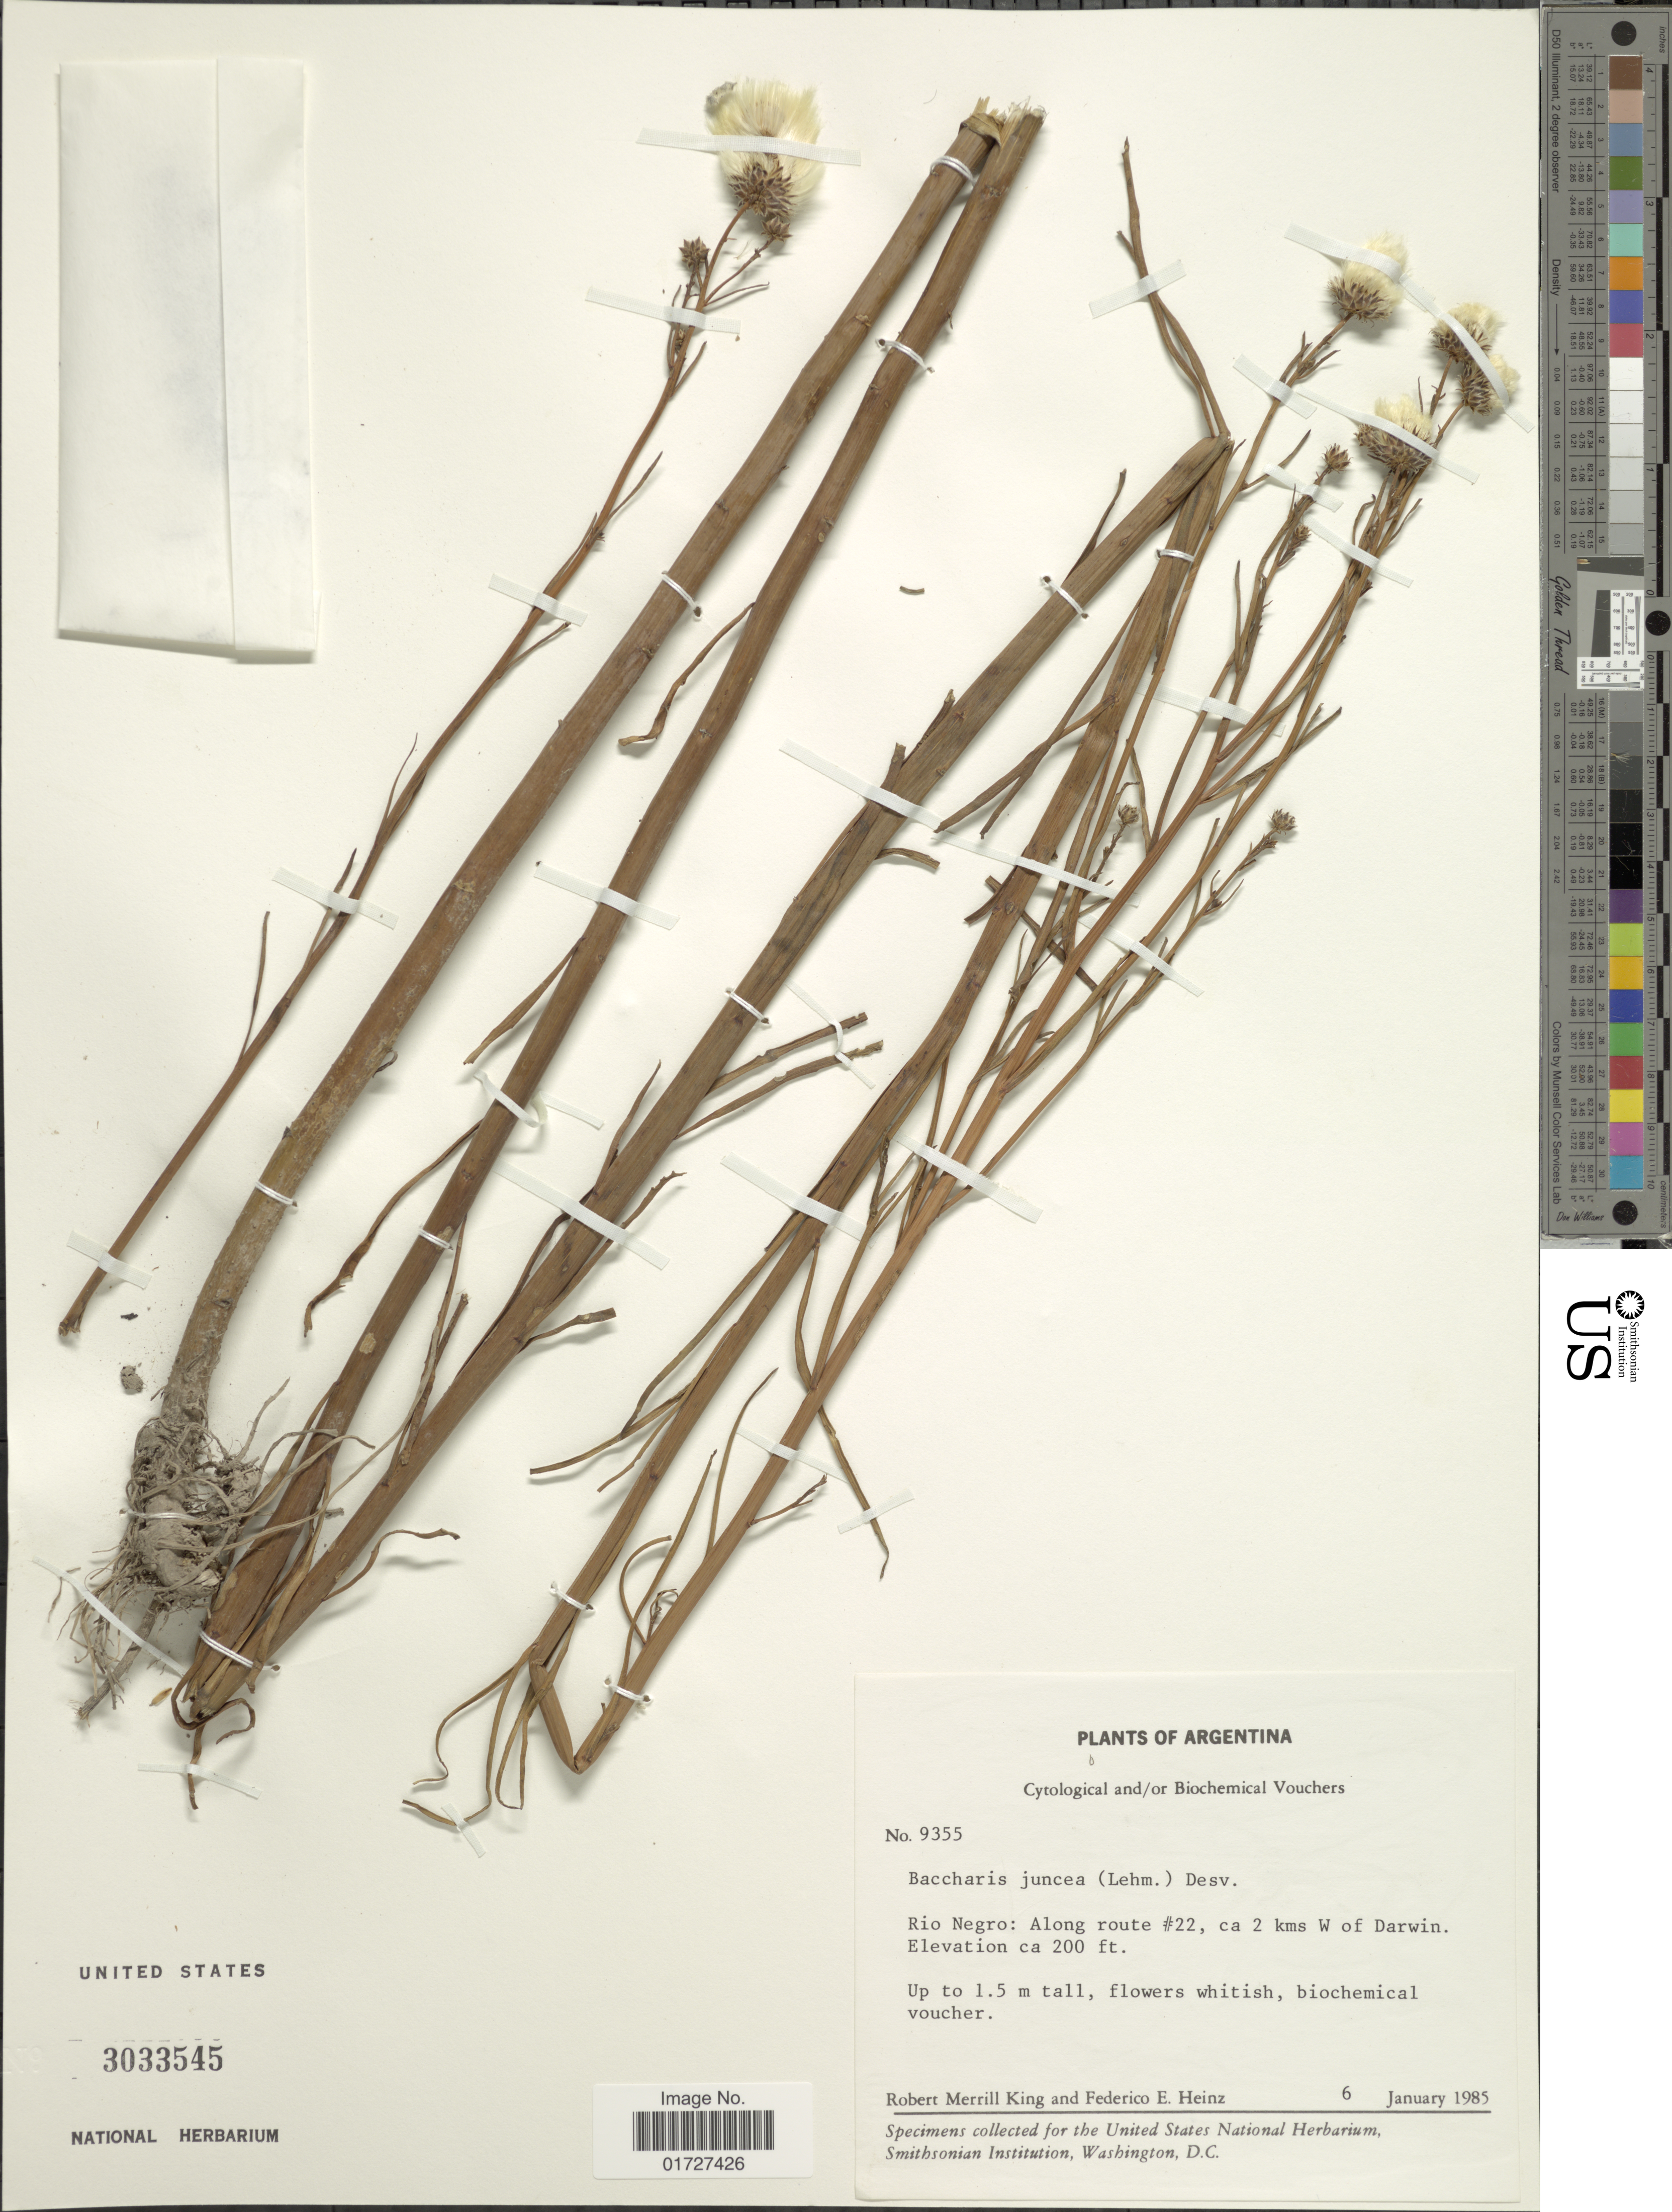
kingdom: Plantae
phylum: Tracheophyta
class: Magnoliopsida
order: Asterales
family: Asteraceae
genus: Baccharis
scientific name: Baccharis juncea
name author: (Lehm.) Desf.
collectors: R. M. King & F. Heinz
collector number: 9355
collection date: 1985-01-06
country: Argentina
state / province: Rio Negro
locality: Along route #22, ca 2 kms W of Darwin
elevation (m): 61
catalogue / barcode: US 3033545